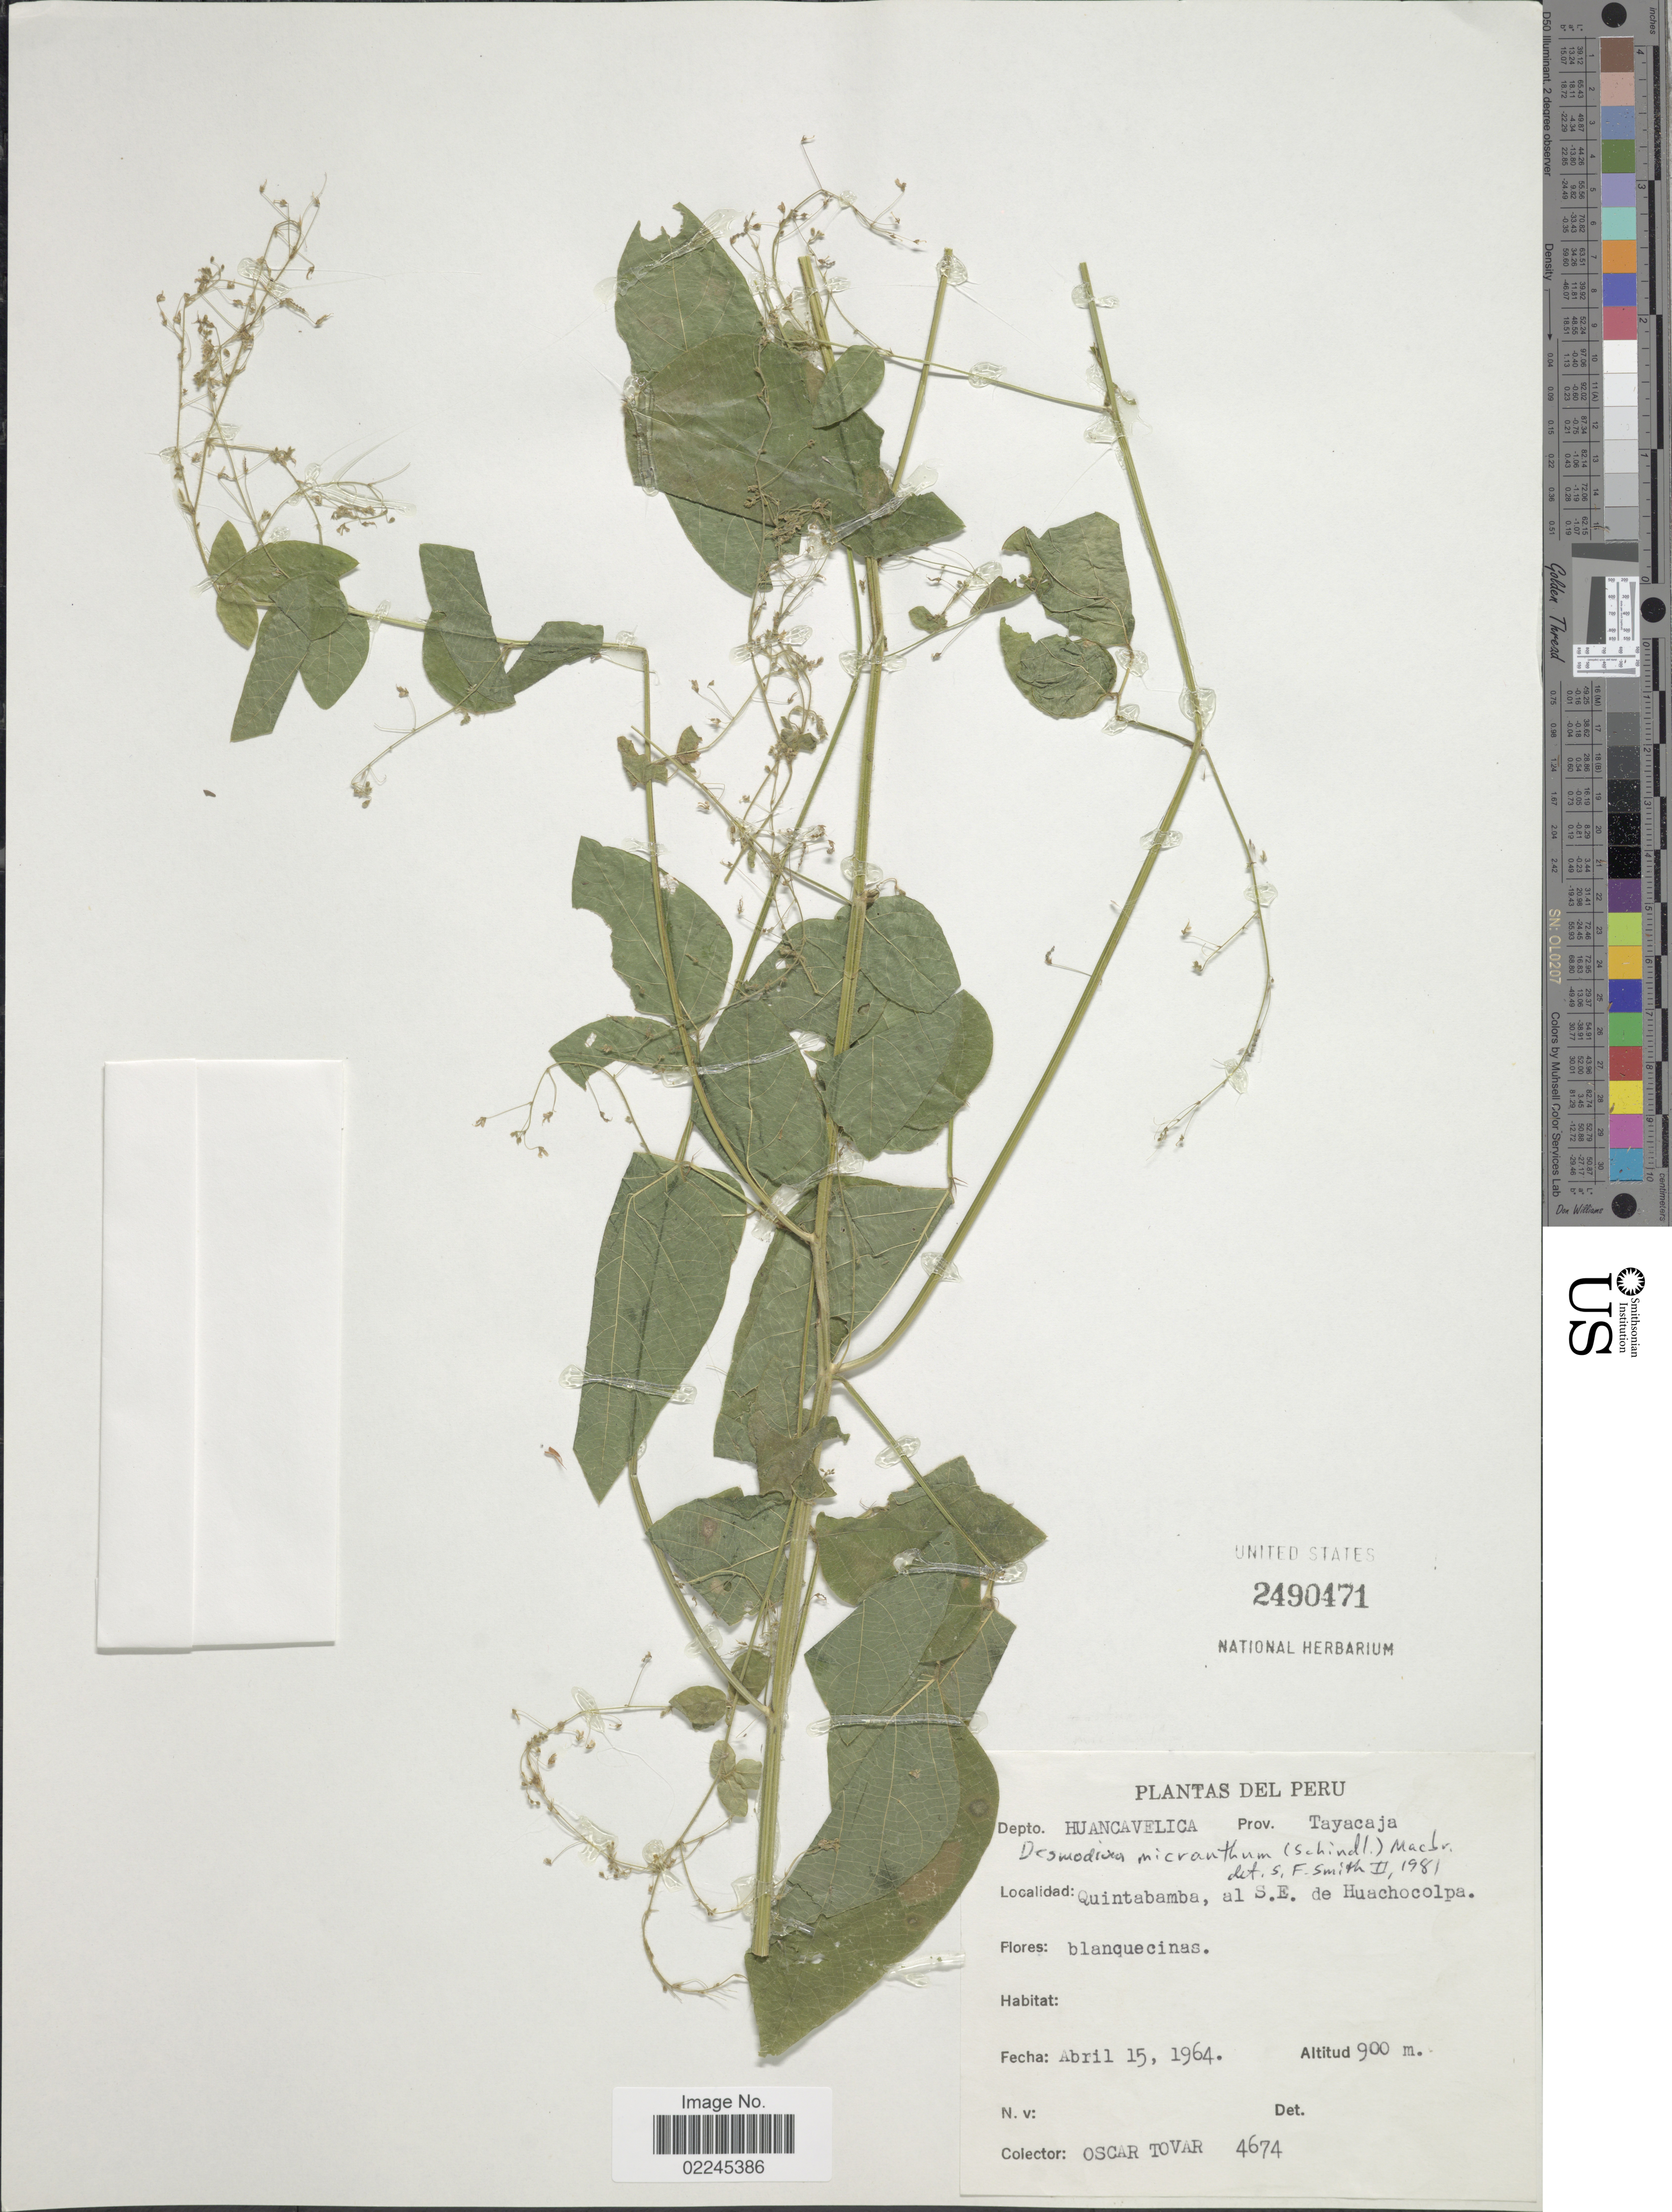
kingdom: Plantae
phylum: Tracheophyta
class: Magnoliopsida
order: Fabales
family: Fabaceae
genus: Desmodium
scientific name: Desmodium micranthum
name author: J.F. Macbr.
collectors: Ó. Tovar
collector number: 4674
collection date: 1964-04-15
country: Peru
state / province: Huancavelica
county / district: Tayacaja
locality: Prov. Tayacaja, Quintabamba, al S.E. de Huachocolpa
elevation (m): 900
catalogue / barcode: US 2490471